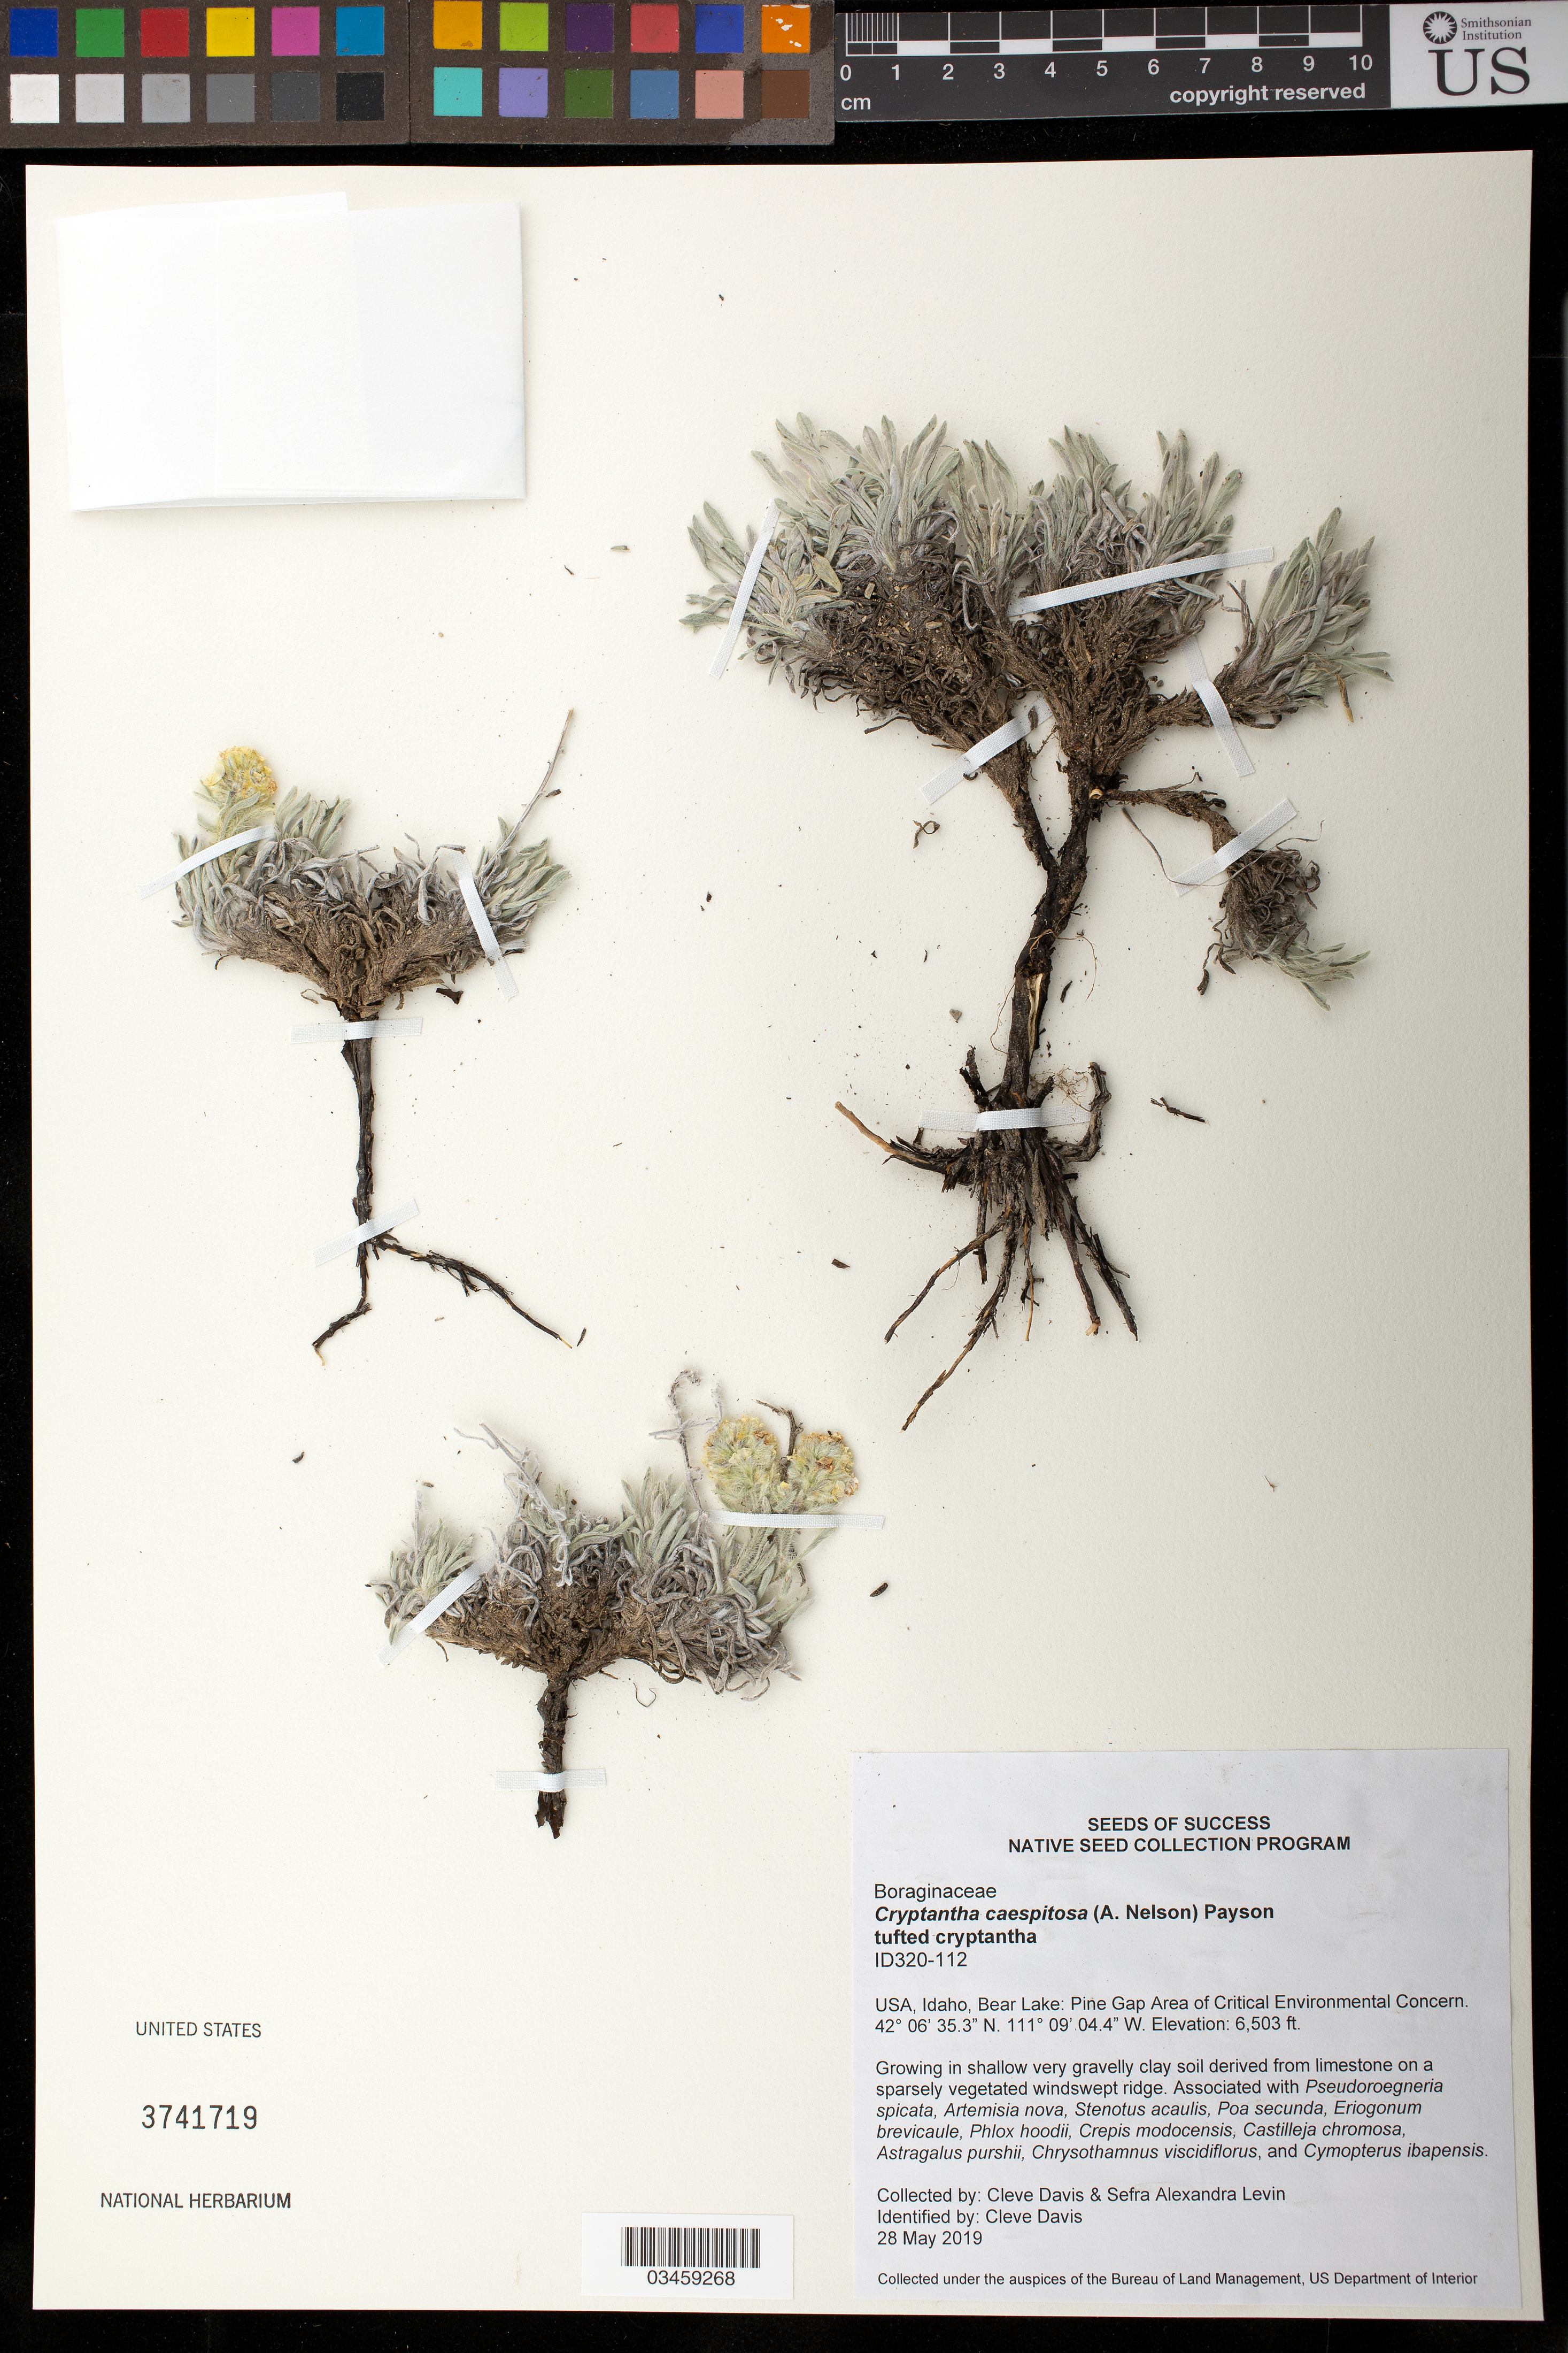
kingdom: Plantae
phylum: Tracheophyta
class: Magnoliopsida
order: Boraginales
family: Boraginaceae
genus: Cryptantha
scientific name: Cryptantha caespitosa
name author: (A. Nelson) Payson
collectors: C. Davis, E. Trimpe & S. Levin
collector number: ID320-112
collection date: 2019-05-28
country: United States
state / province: Idaho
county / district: Bear Lake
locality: Pine Gap Area of Critical Environmental Concern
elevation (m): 1982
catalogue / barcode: US 3741719